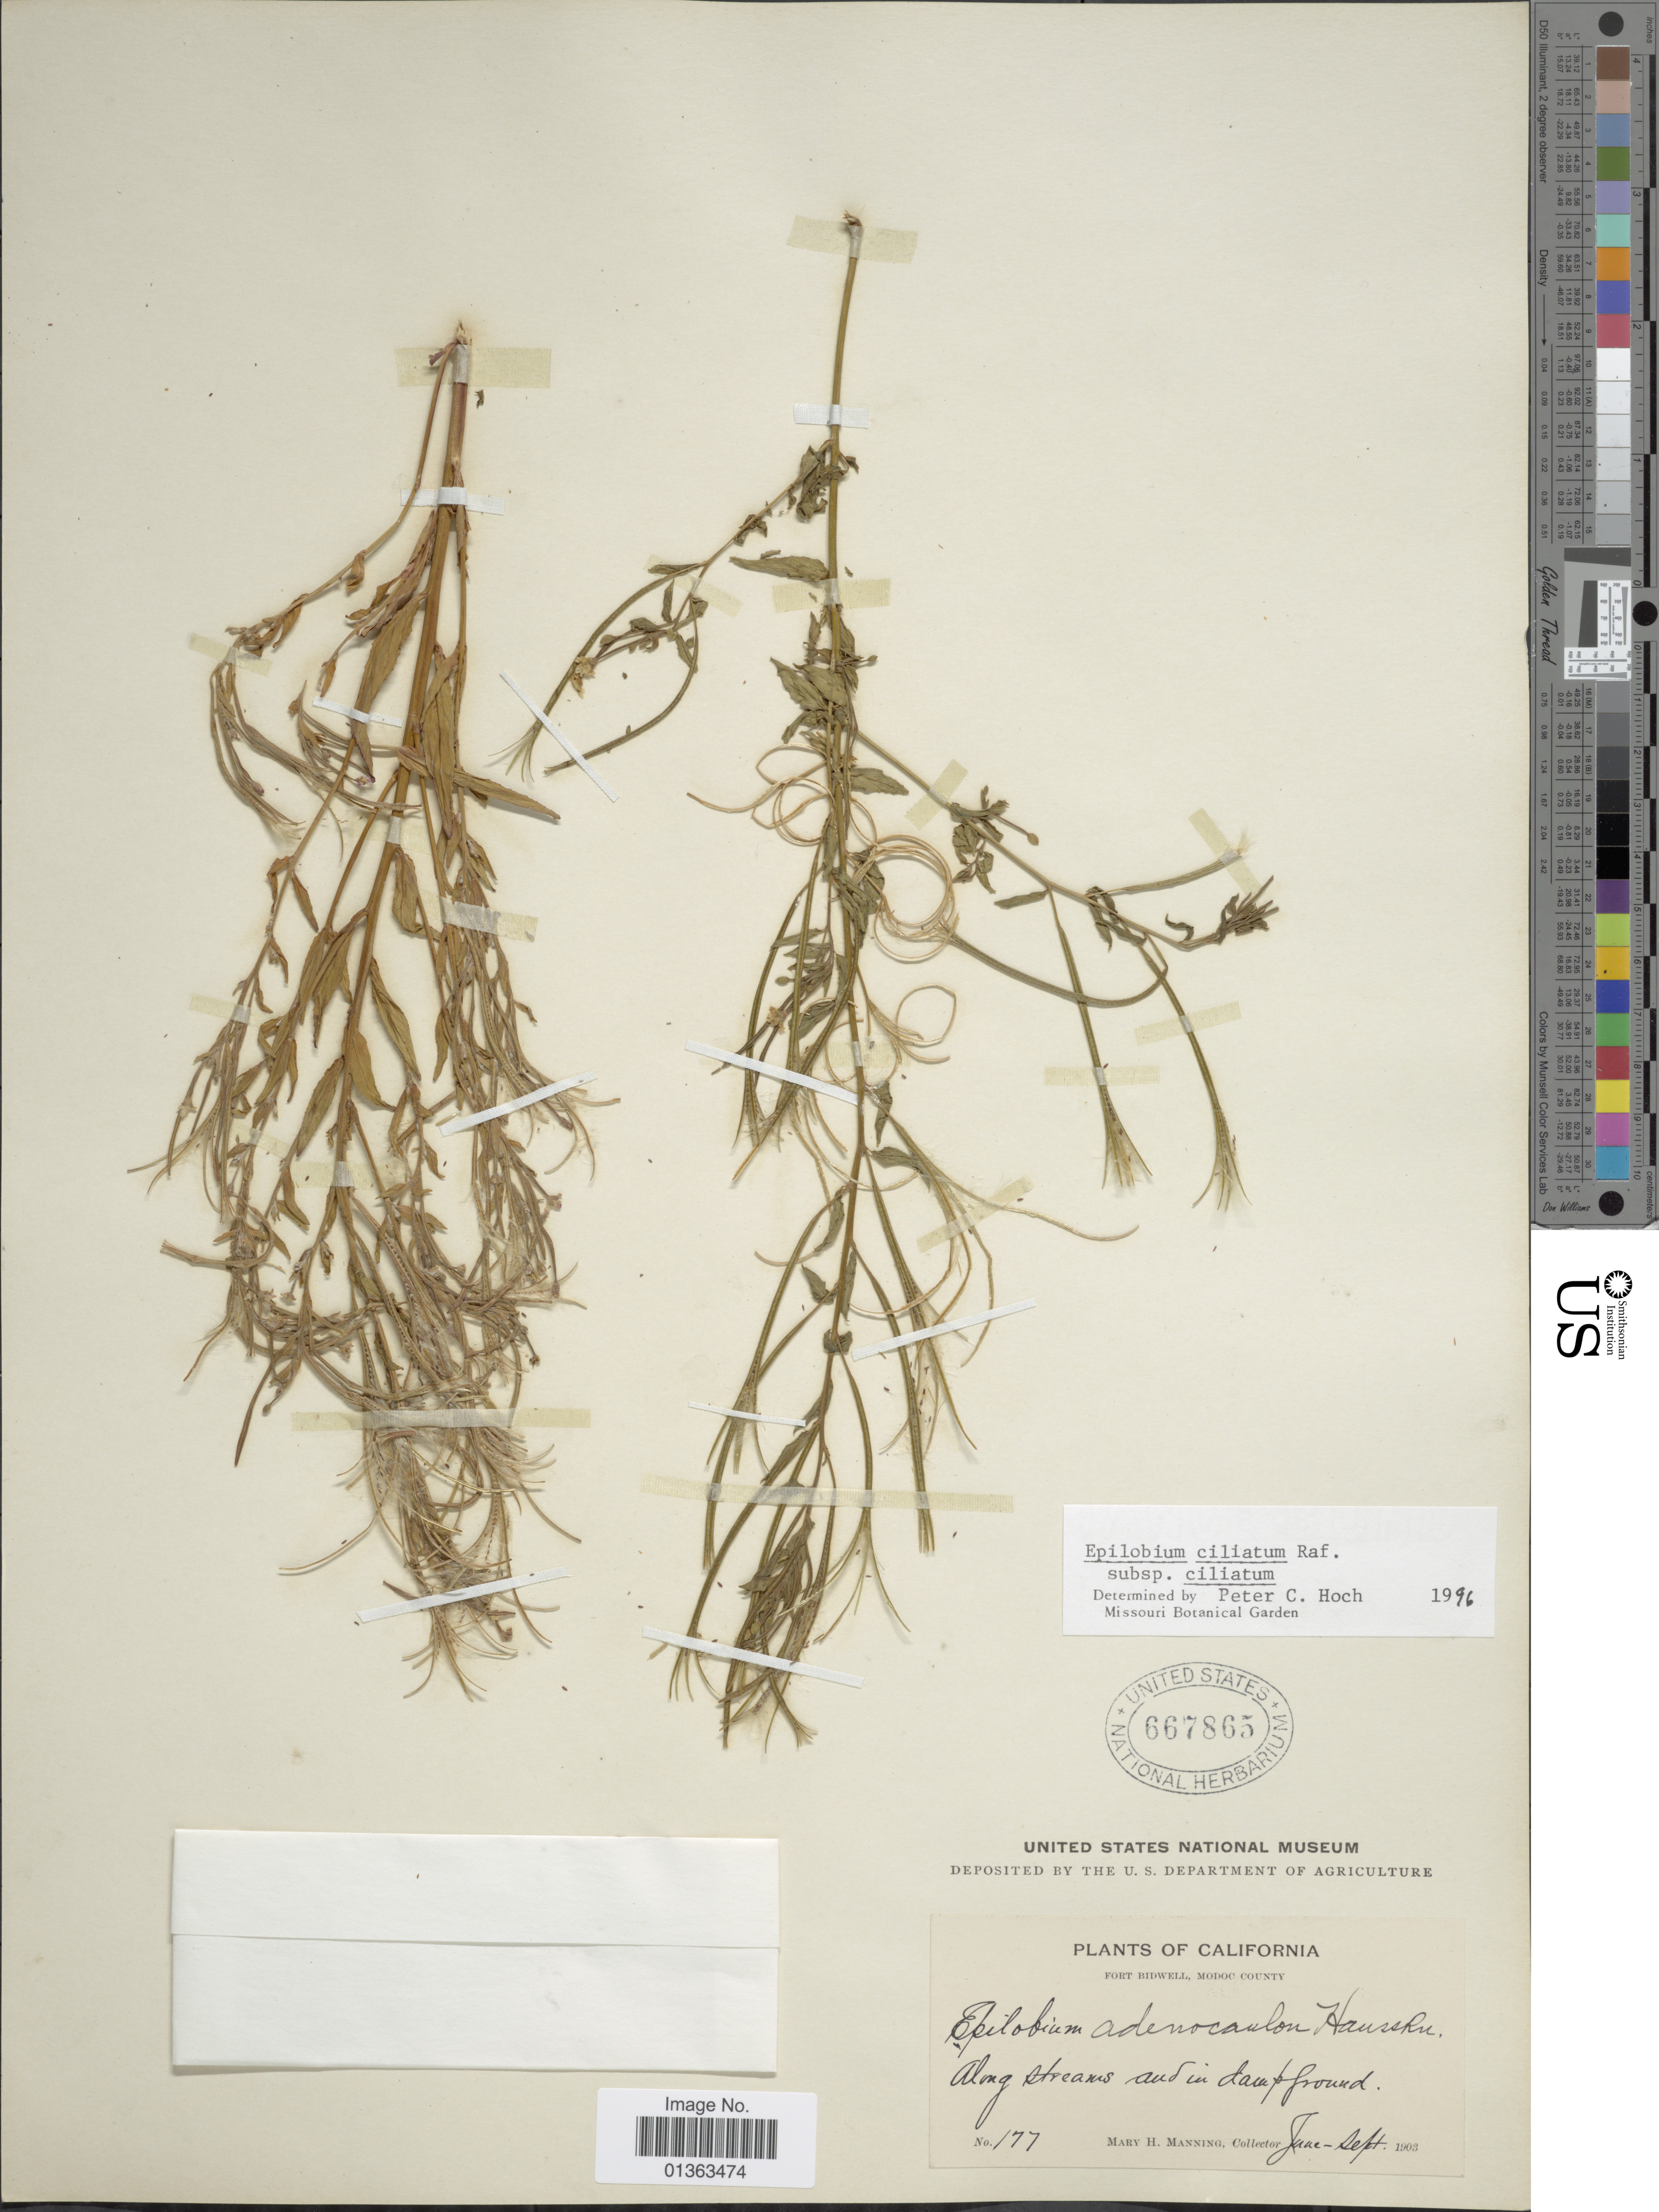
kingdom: Plantae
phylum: Tracheophyta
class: Magnoliopsida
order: Myrtales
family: Onagraceae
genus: Epilobium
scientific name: Epilobium ciliatum subsp. ciliatum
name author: Raf.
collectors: M. Manning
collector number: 177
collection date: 1903-06/1903-09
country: United States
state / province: California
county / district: Modoc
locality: Fort Bidwell, Modoc County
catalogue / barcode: US 667865